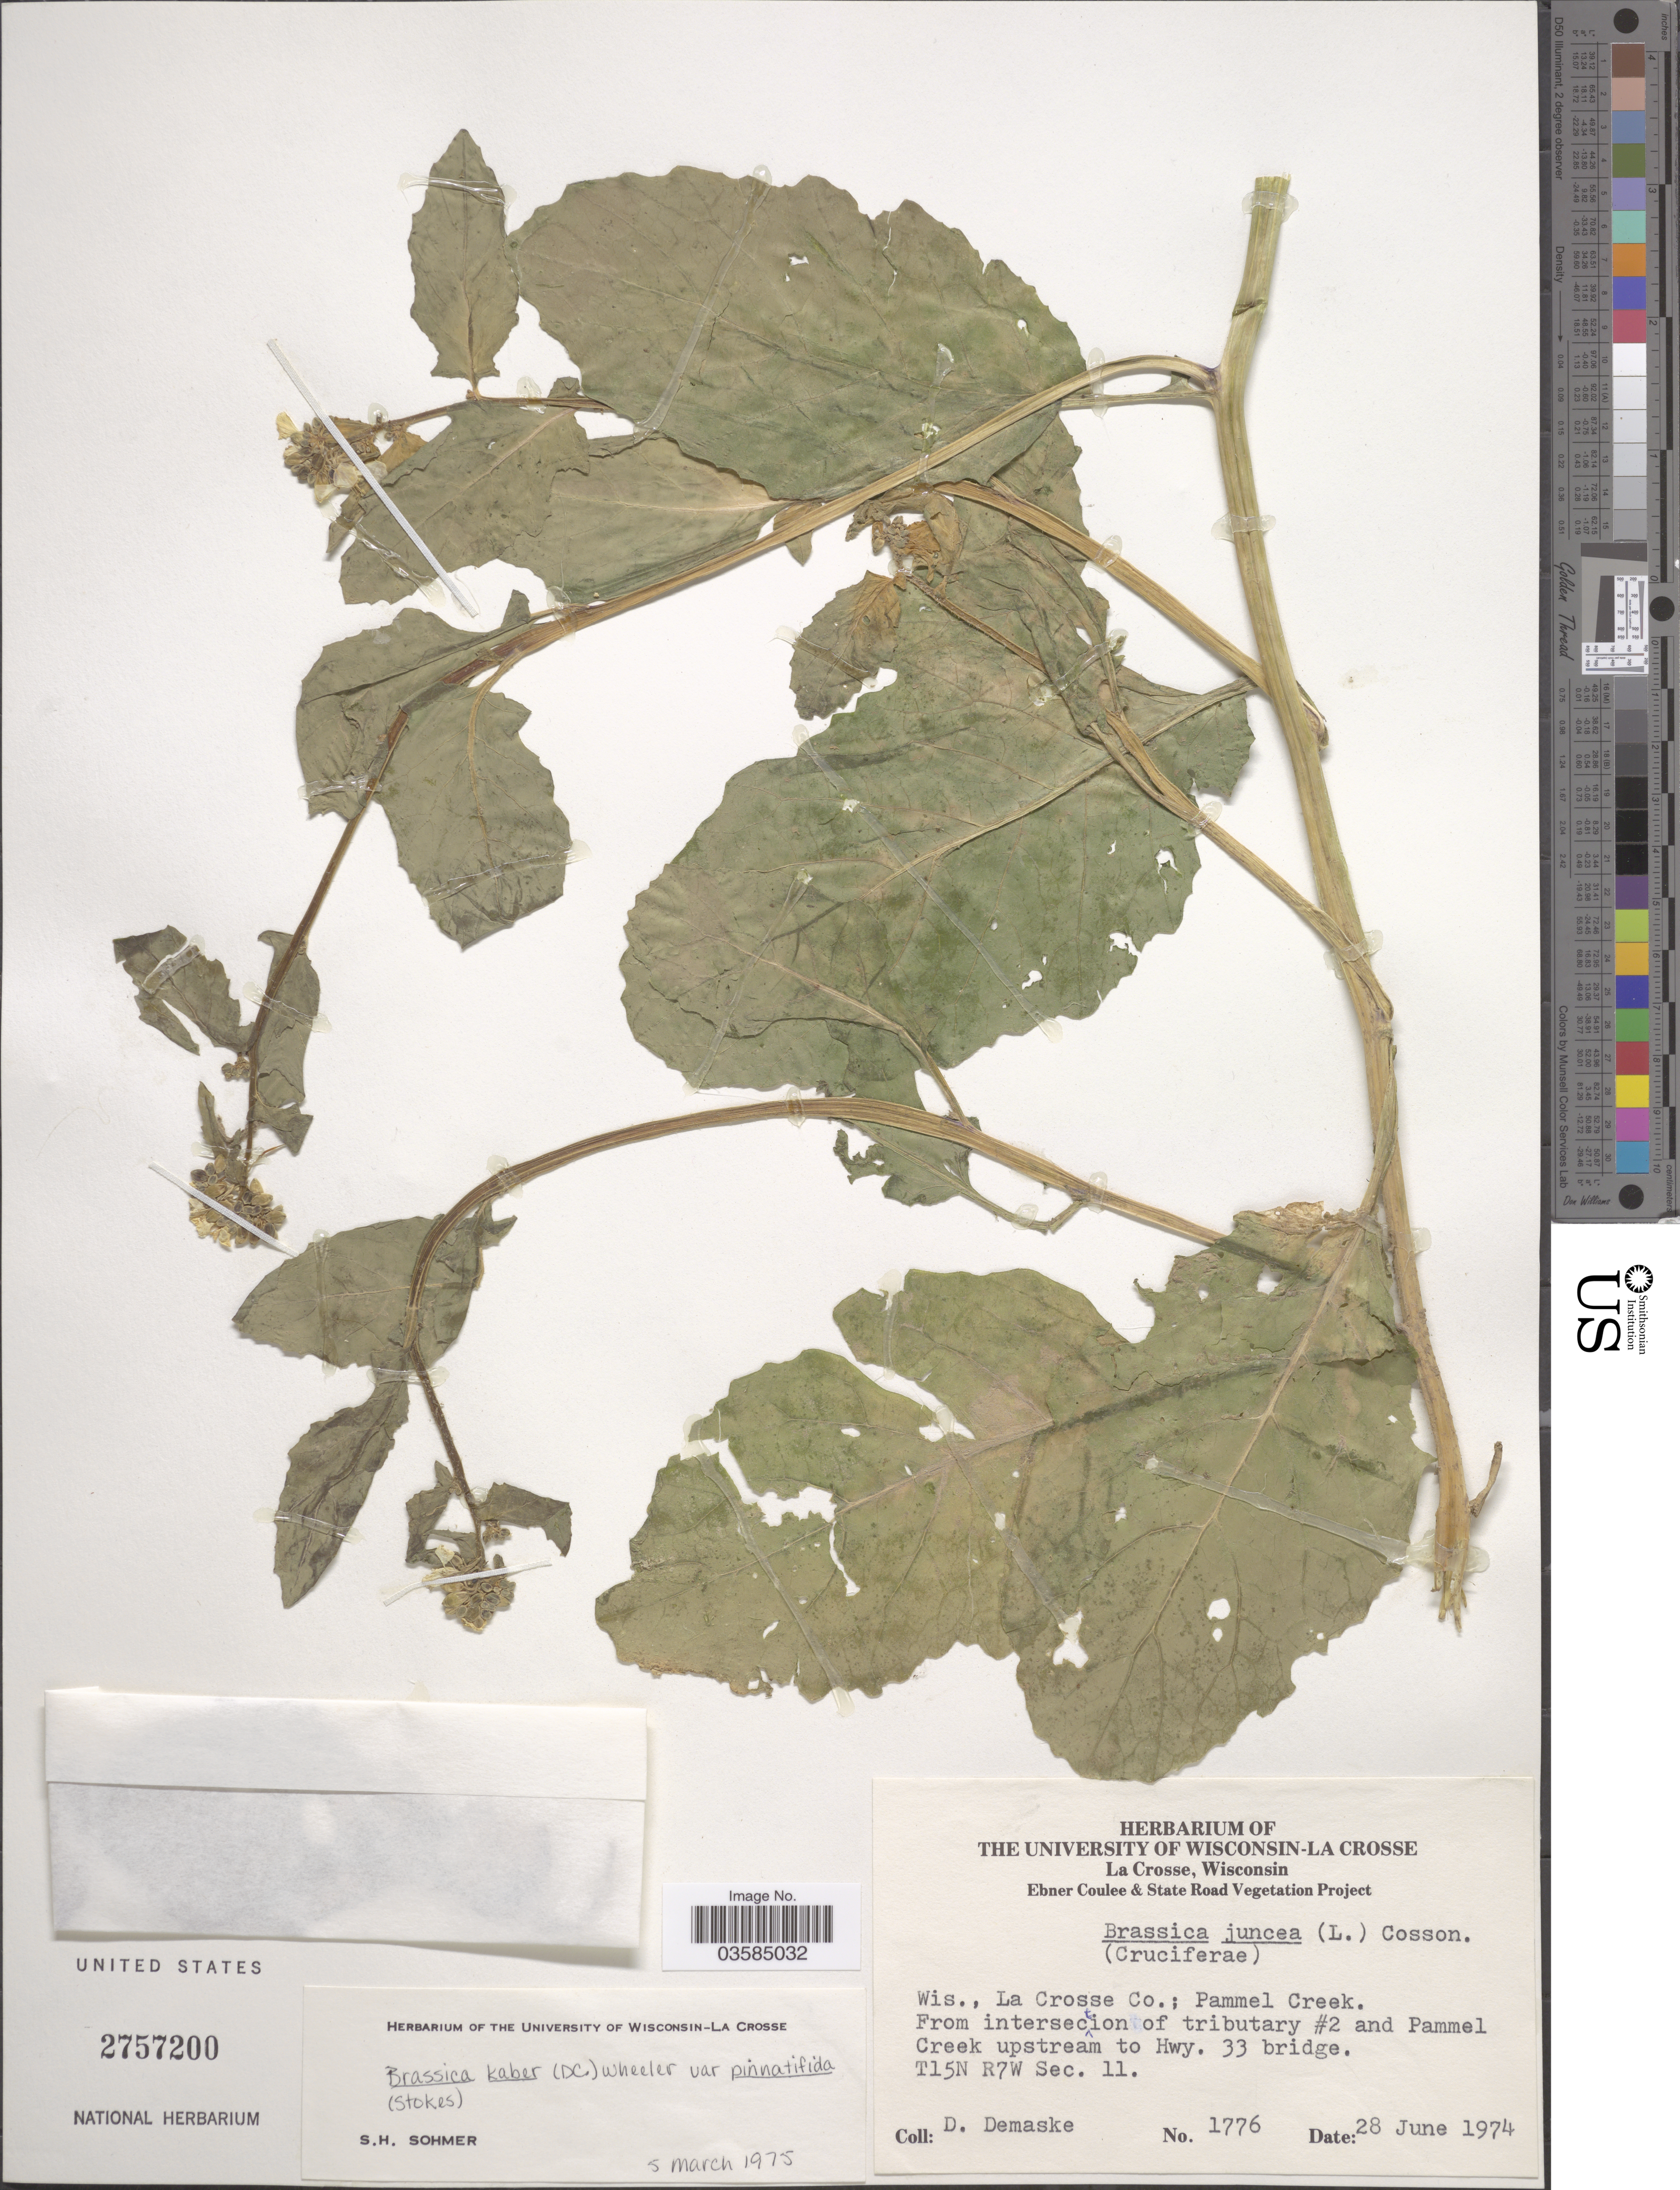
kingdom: Plantae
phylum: Tracheophyta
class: Magnoliopsida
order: Brassicales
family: Brassicaceae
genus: Brassica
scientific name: Brassica kaber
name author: (DC.) L.C. Wheeler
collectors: D. Demaske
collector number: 1776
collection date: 1974-06-28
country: United States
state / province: Wisconsin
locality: La Crosse. Co.; Pammel Creek. From intersection of tributary #2 and Pammel Creek upstream to Hwy. 33 bridge. T15N R7W Sec. 11.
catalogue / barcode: US 2757200